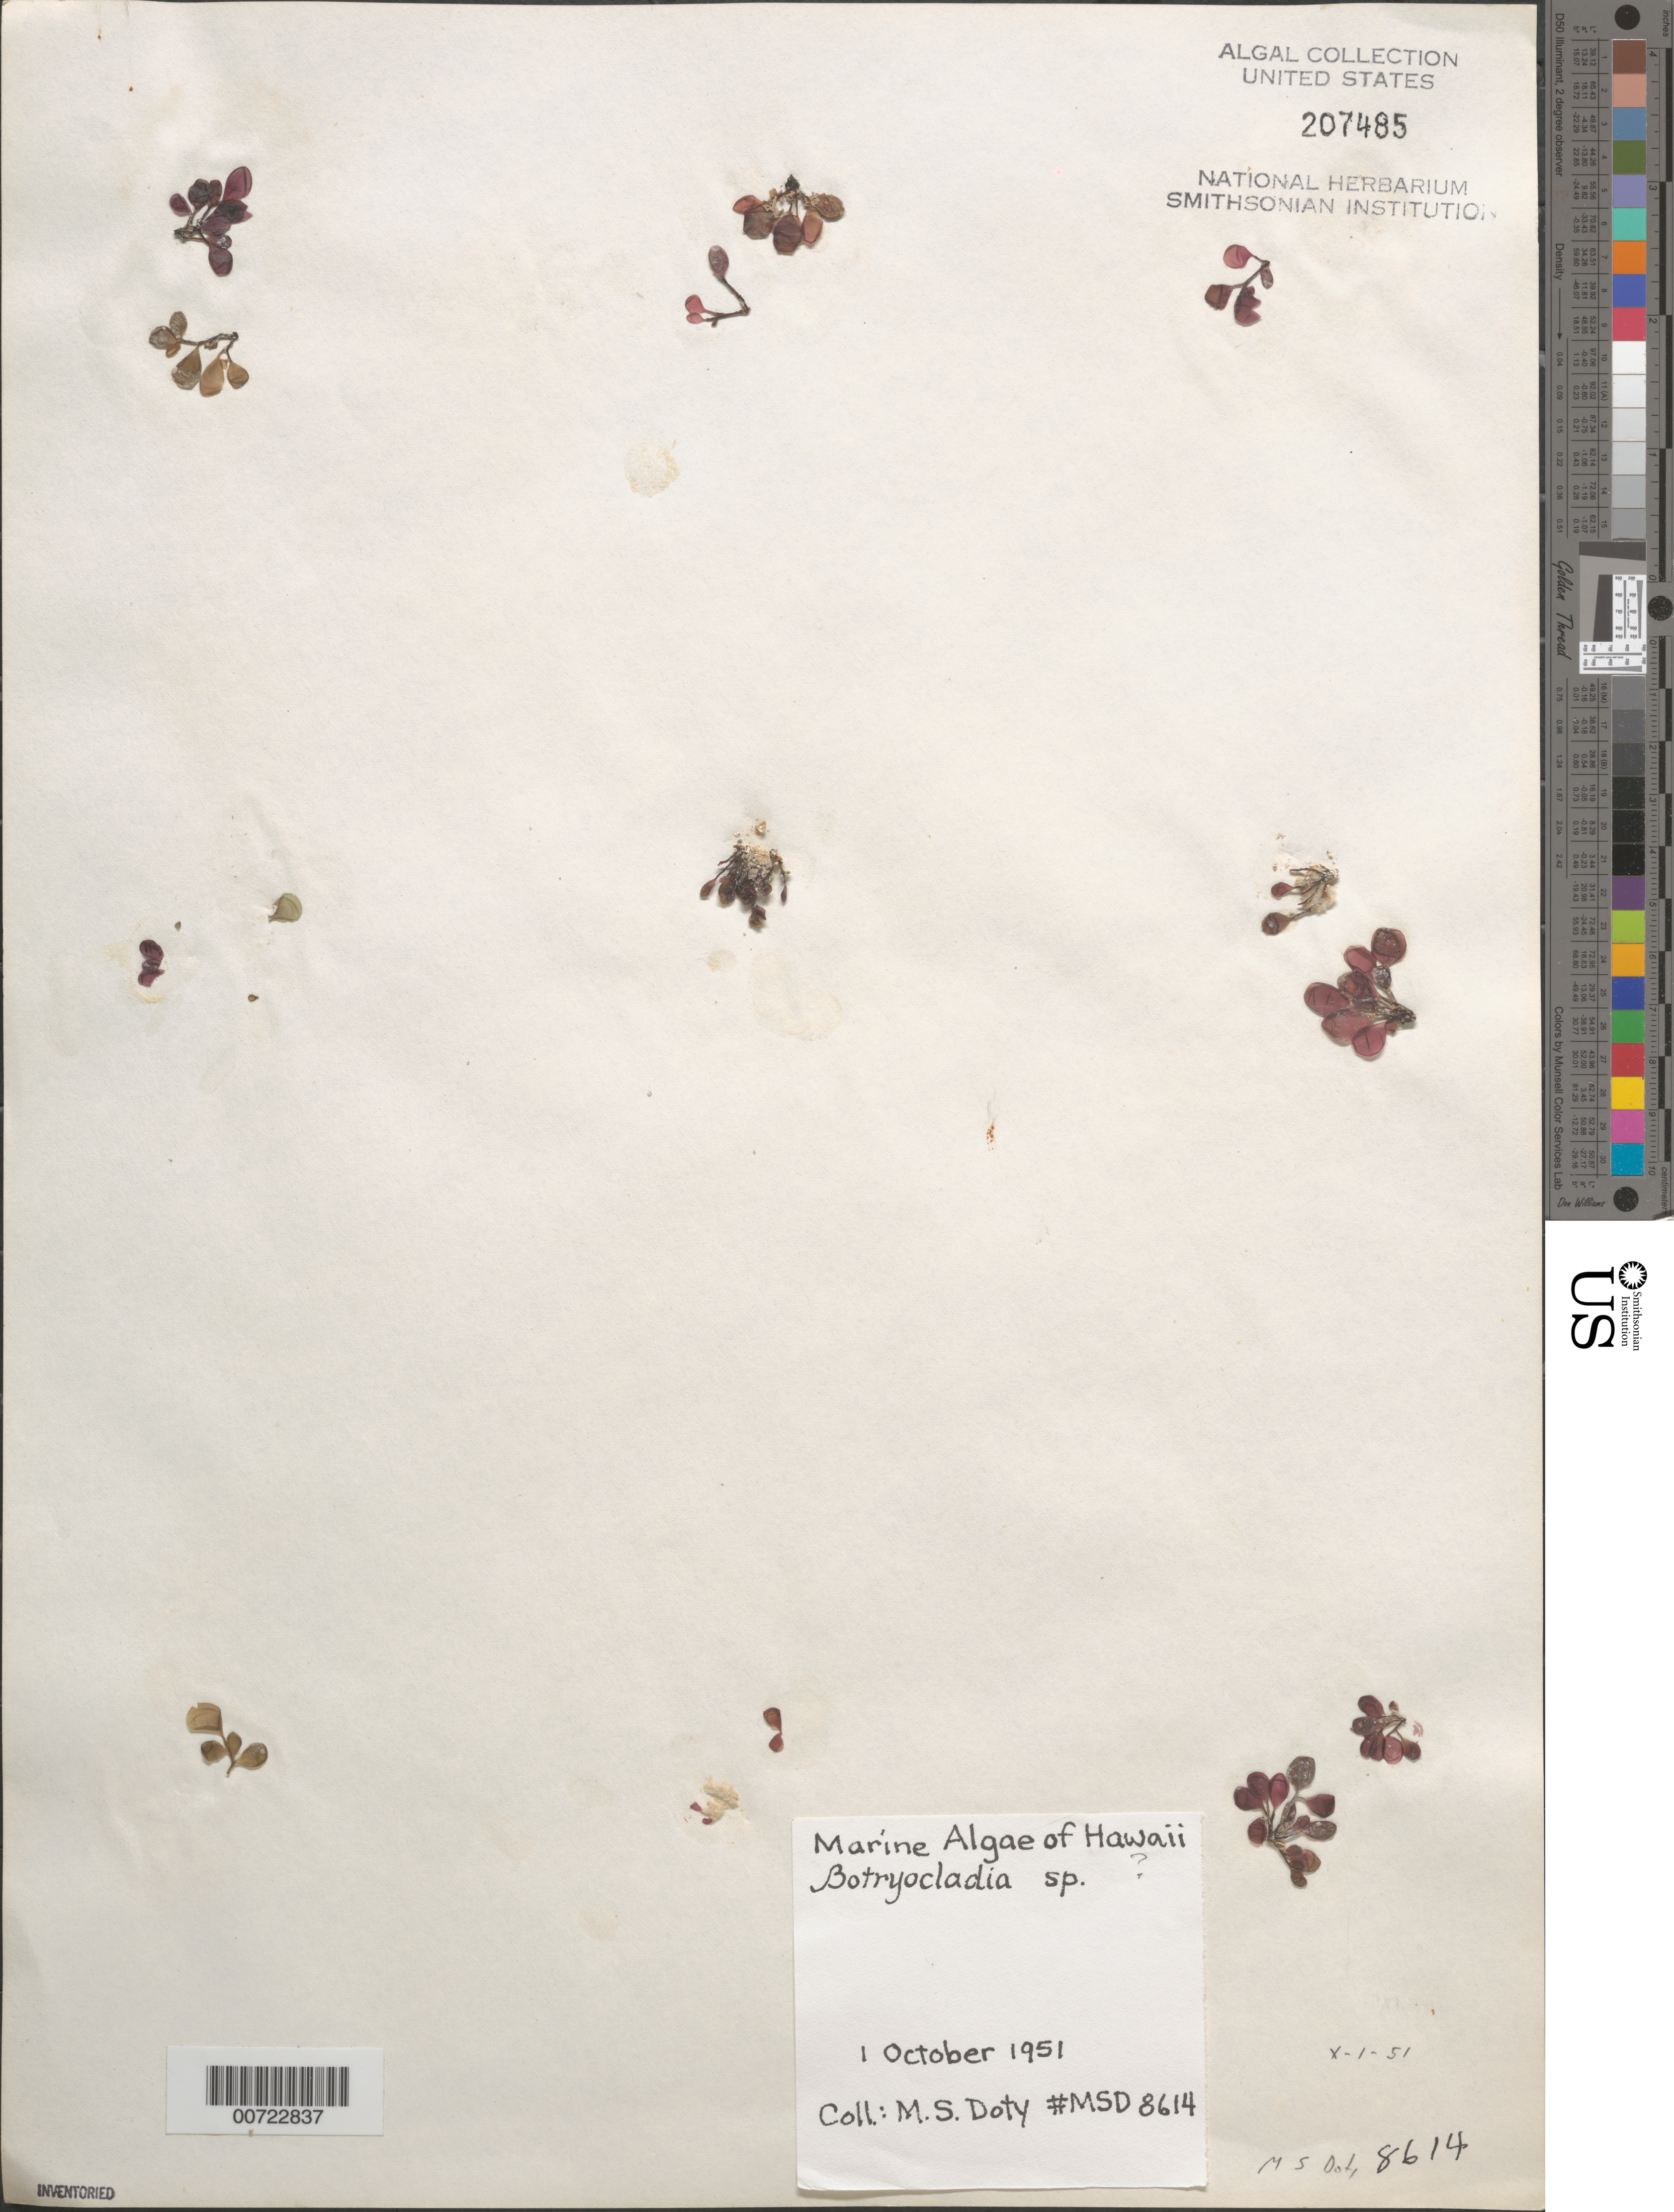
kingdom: Plantae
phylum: Rhodophyta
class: Florideophyceae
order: Rhodymeniales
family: Rhodymeniaceae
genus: Botryocladia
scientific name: Botryocladia sp.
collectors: M. S. Doty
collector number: MSD 8614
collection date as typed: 01 Oct 1951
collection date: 1951-10-01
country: United States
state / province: Hawaii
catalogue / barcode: US 207485